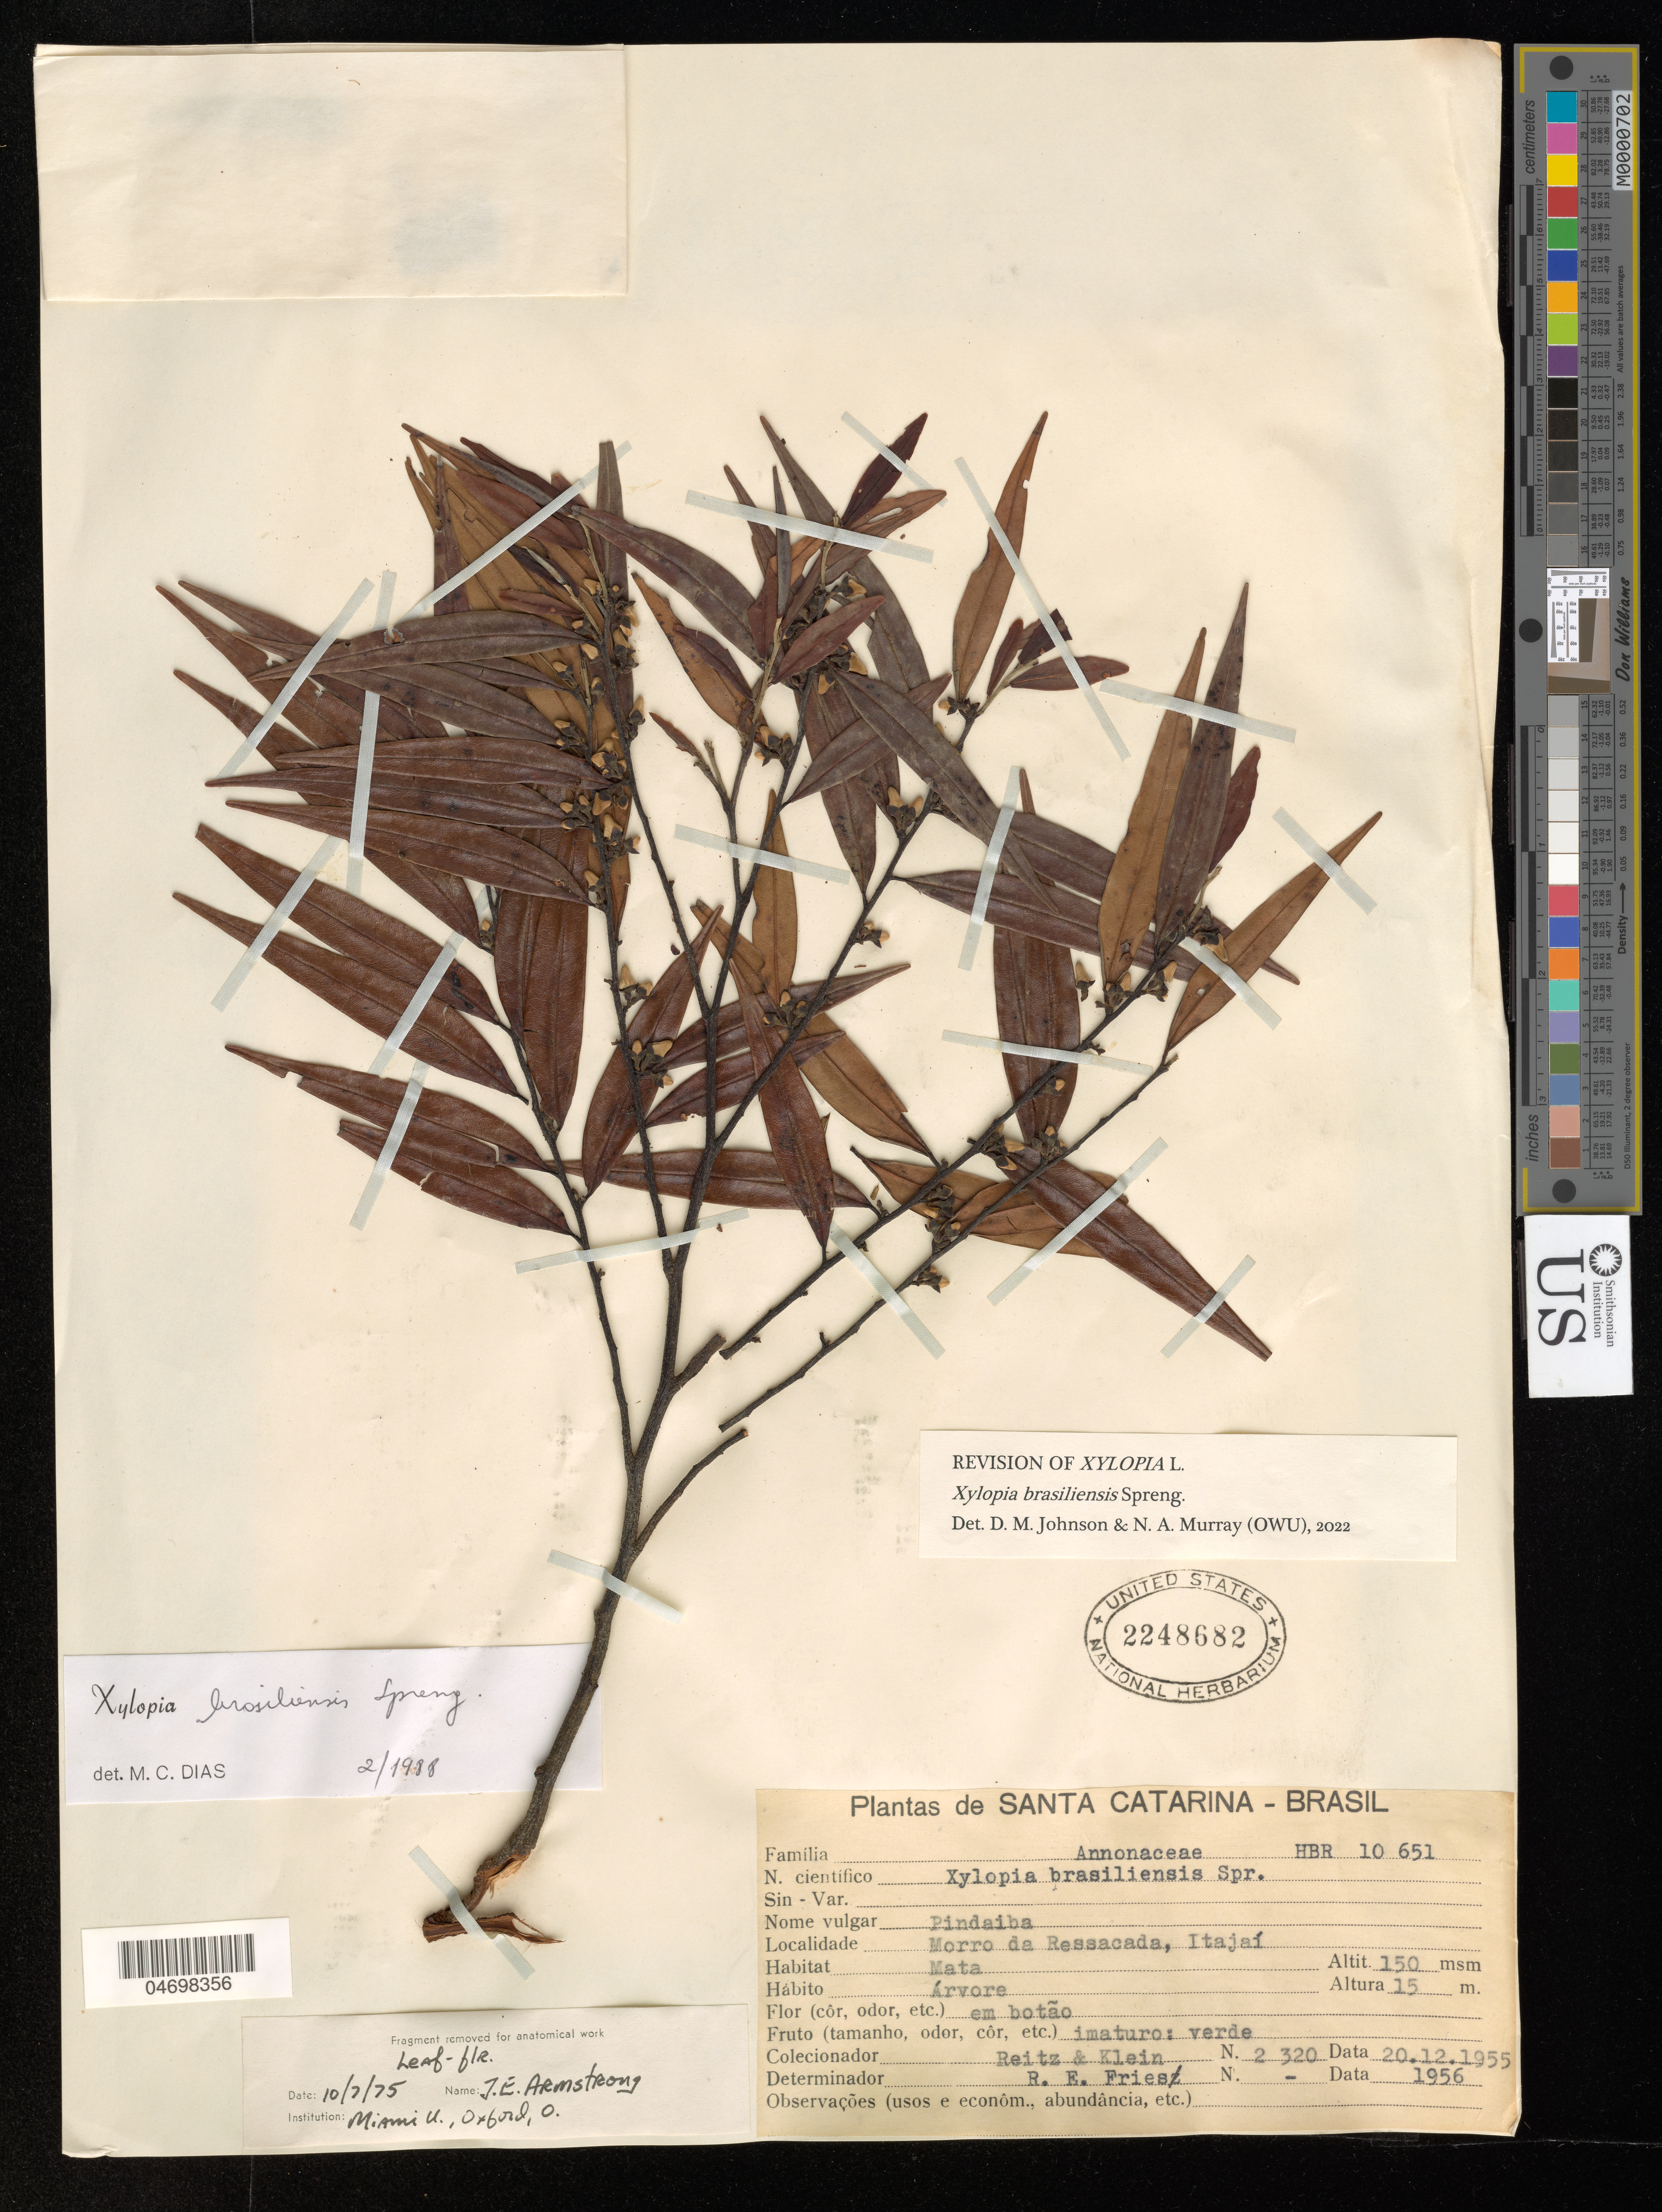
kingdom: Plantae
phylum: Tracheophyta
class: Magnoliopsida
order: Magnoliales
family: Annonaceae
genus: Xylopia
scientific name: Xylopia brasiliensis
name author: Spreng.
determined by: Johnson, D. M.; Murray, N. A.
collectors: R. Reitz & R. M. Klein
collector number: HBR 10651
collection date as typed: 20 Dec 1955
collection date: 1955-12-20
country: Brazil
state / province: Santa Catarina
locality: Morro da Ressacada, Itajai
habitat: Mata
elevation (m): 150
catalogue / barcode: US 2248682